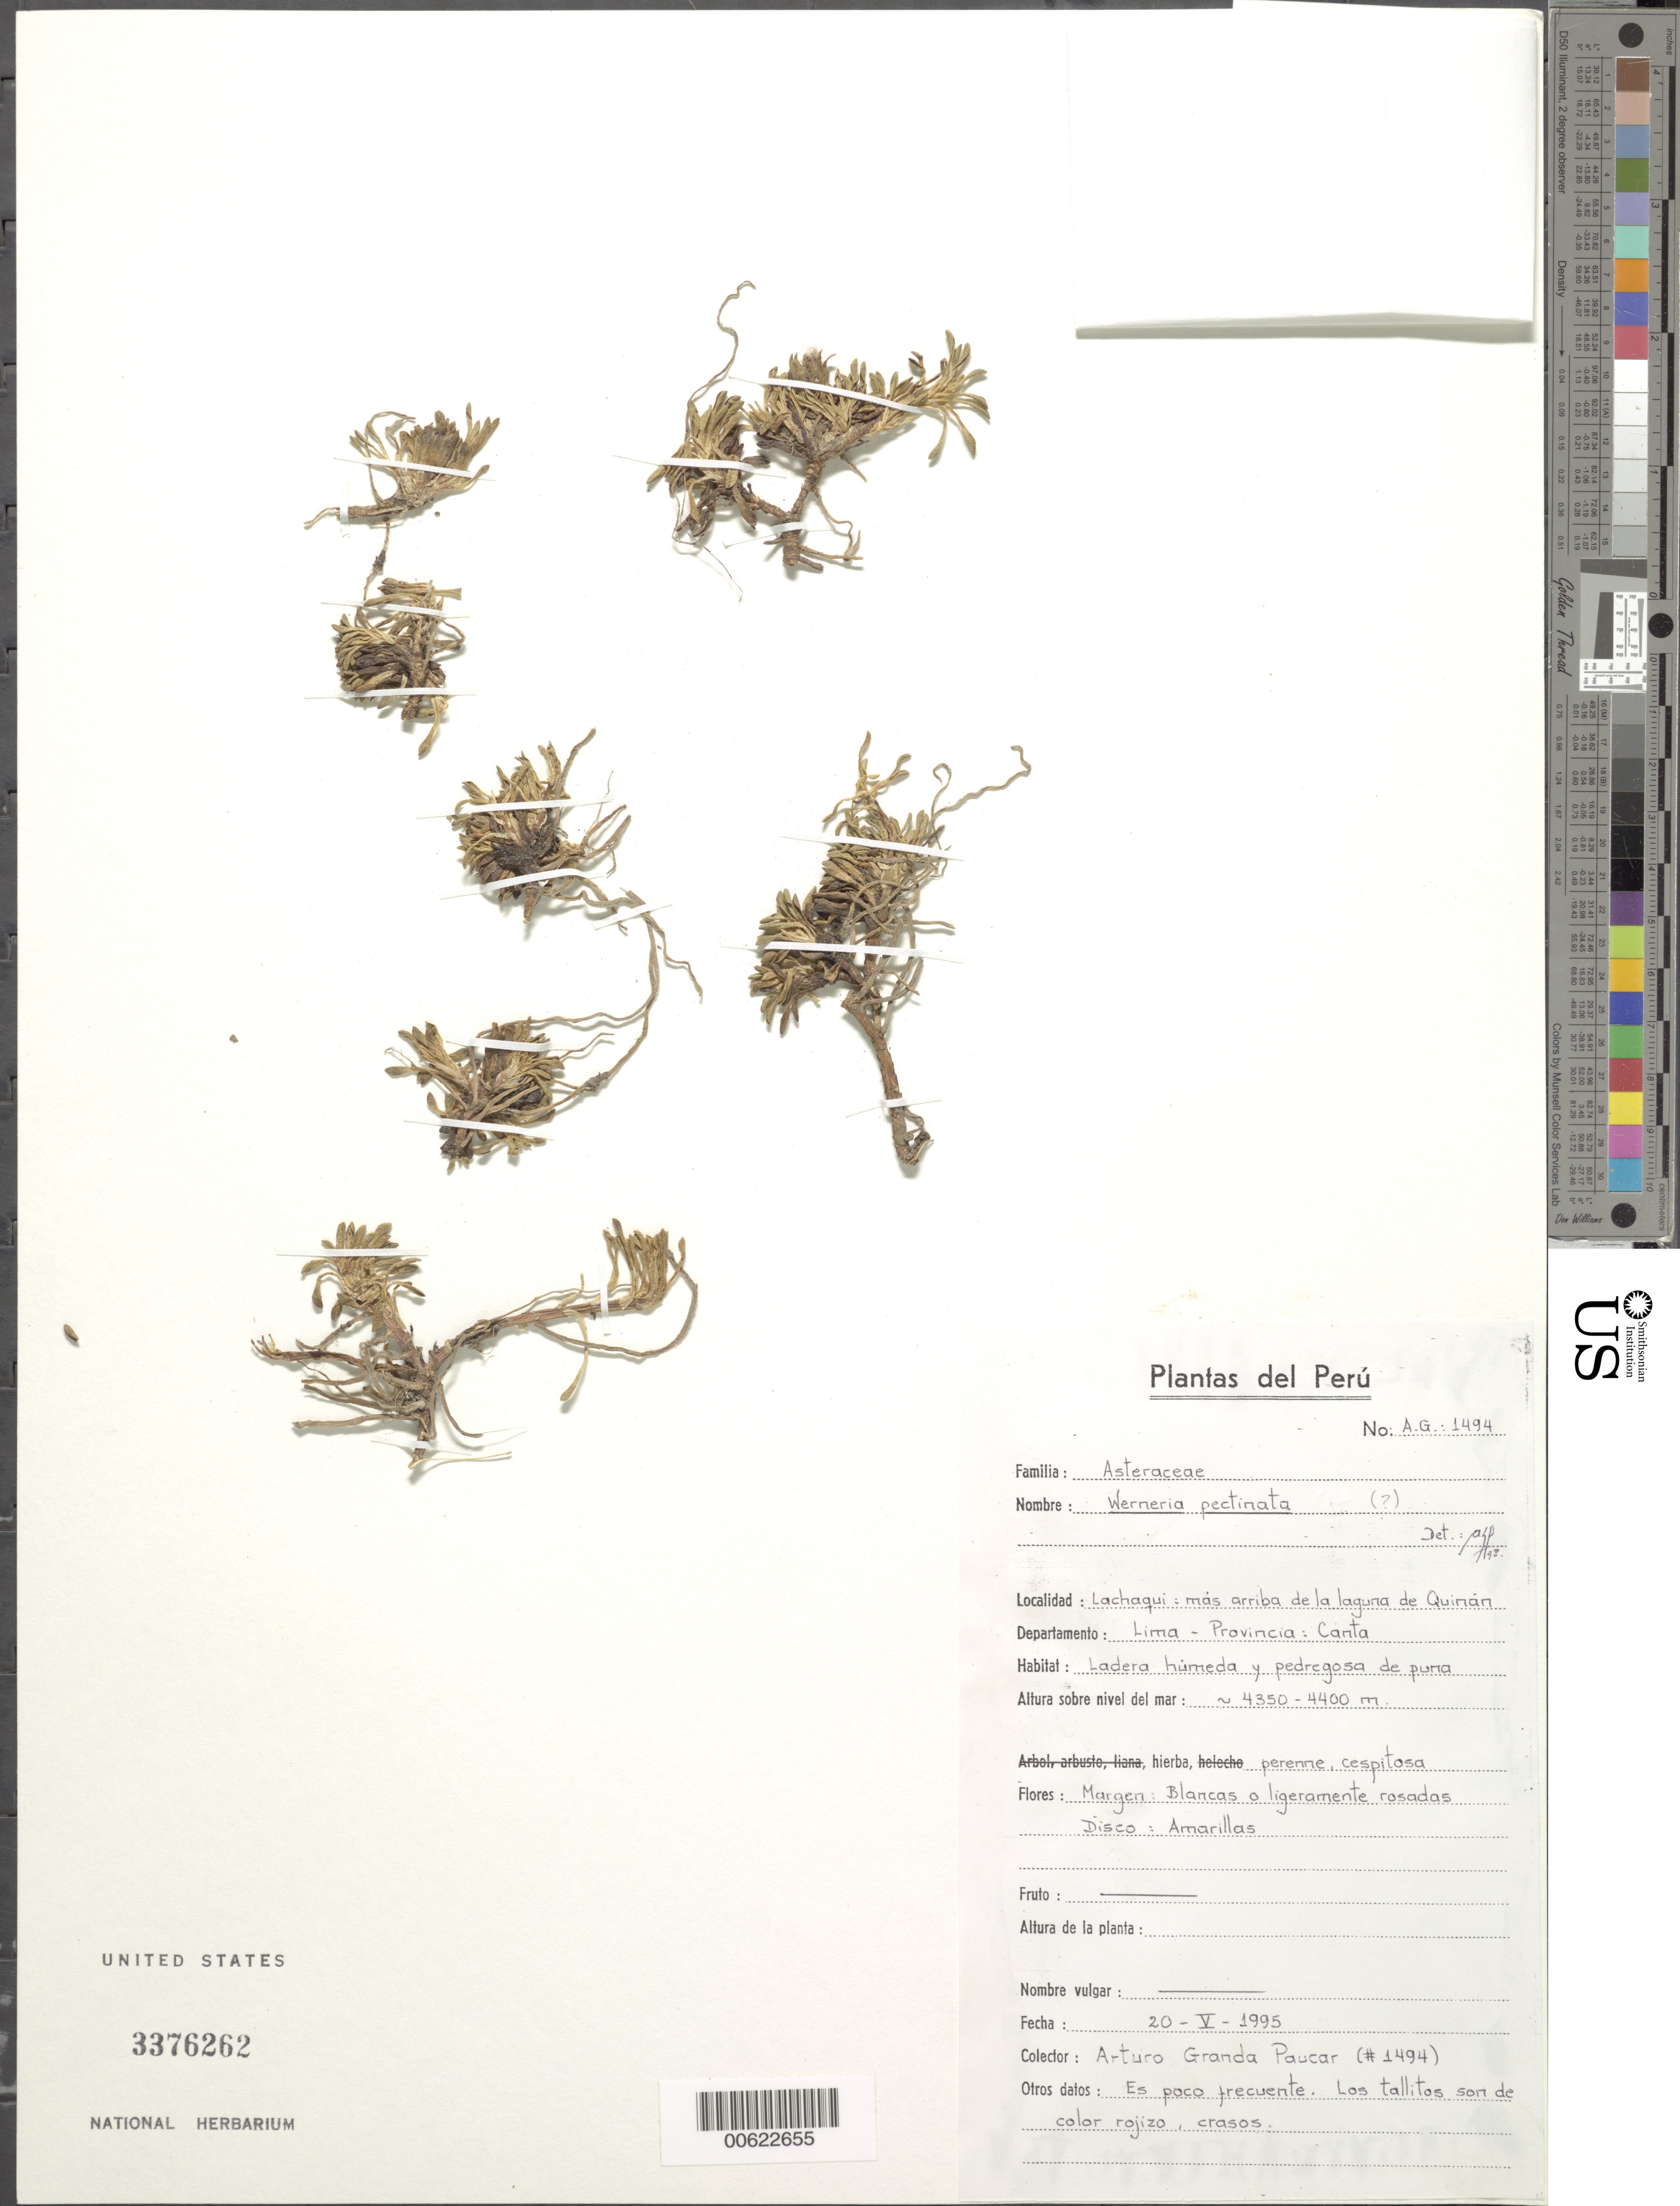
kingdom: Plantae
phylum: Tracheophyta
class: Magnoliopsida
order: Asterales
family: Asteraceae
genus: Werneria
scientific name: Werneria pectinata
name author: Lingelsh.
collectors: A. Granda Paucar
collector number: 1494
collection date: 1995-05-20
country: Peru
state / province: Lima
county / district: Canta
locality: Lima, Lachaqui: mas arriba de la laguna de Quirian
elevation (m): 4350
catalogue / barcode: US 3376262